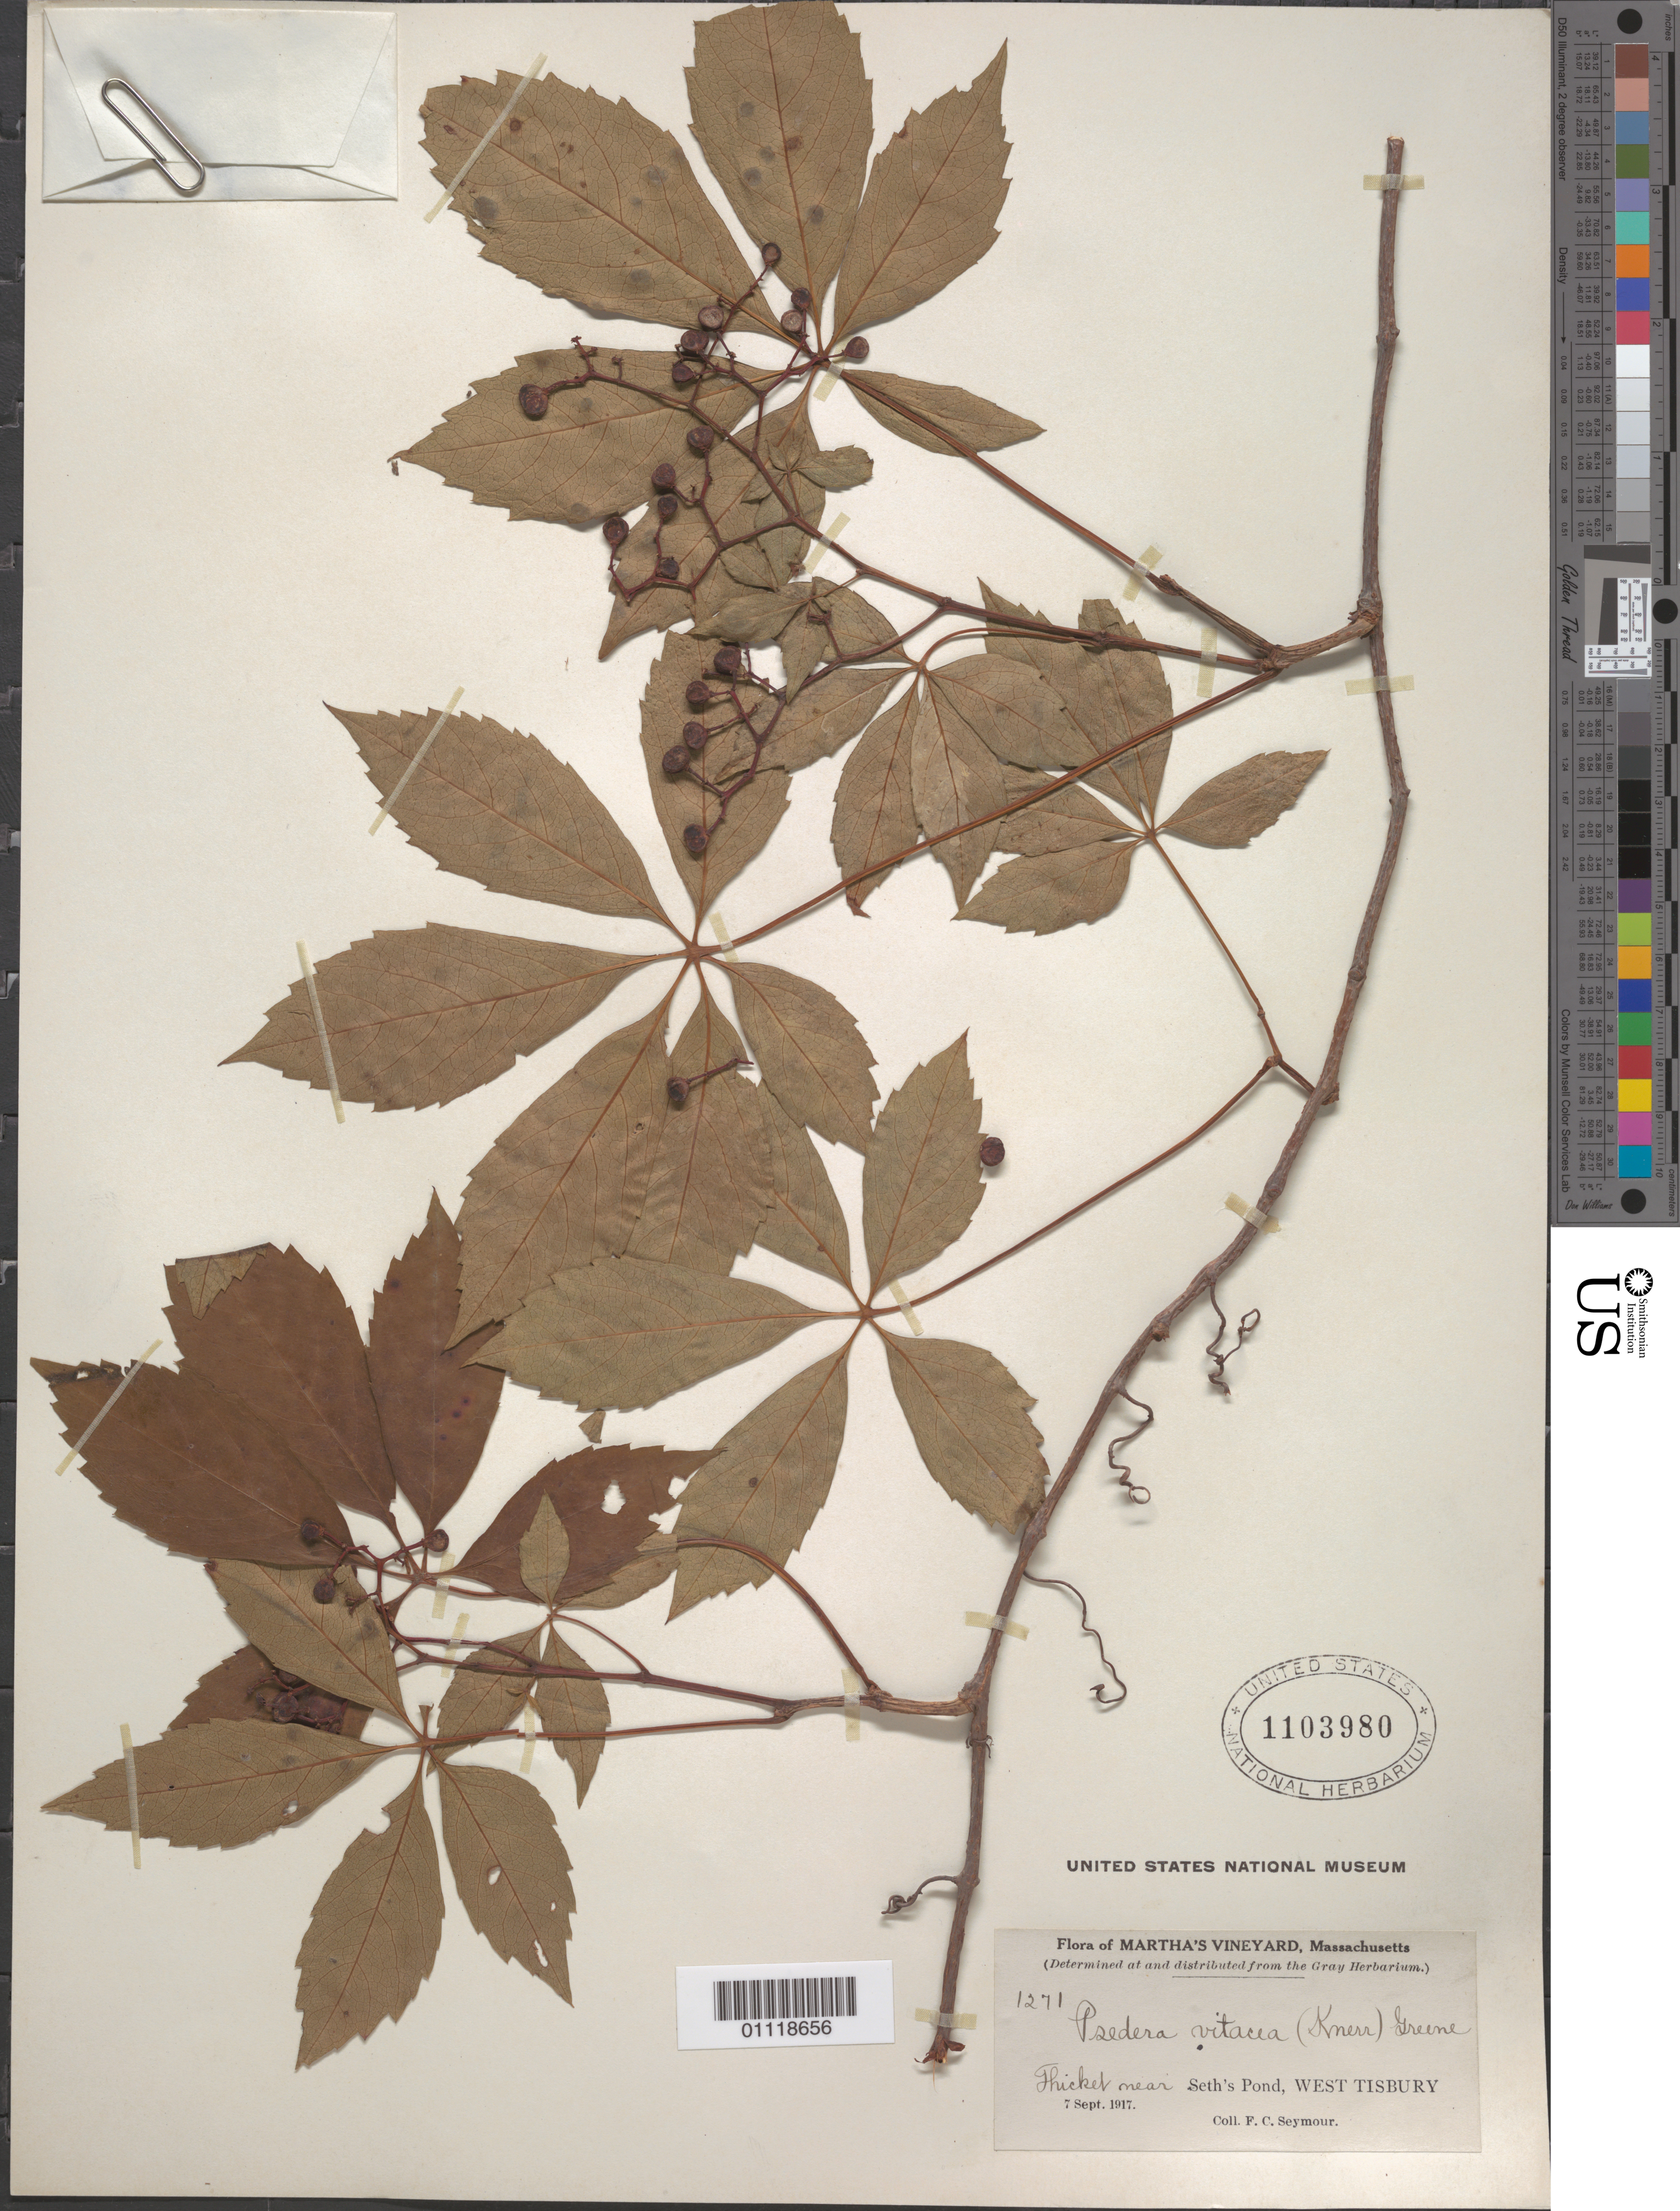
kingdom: Plantae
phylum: Tracheophyta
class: Magnoliopsida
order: Vitales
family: Vitaceae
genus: Parthenocissus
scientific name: Parthenocissus vitacea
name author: (Knerr) Hitchc.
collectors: F. C. Seymour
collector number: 1271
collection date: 1917-09-07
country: United States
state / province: Massachusetts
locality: Seth's Pond, W Tisbury.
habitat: Thicket.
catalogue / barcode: US 1103980